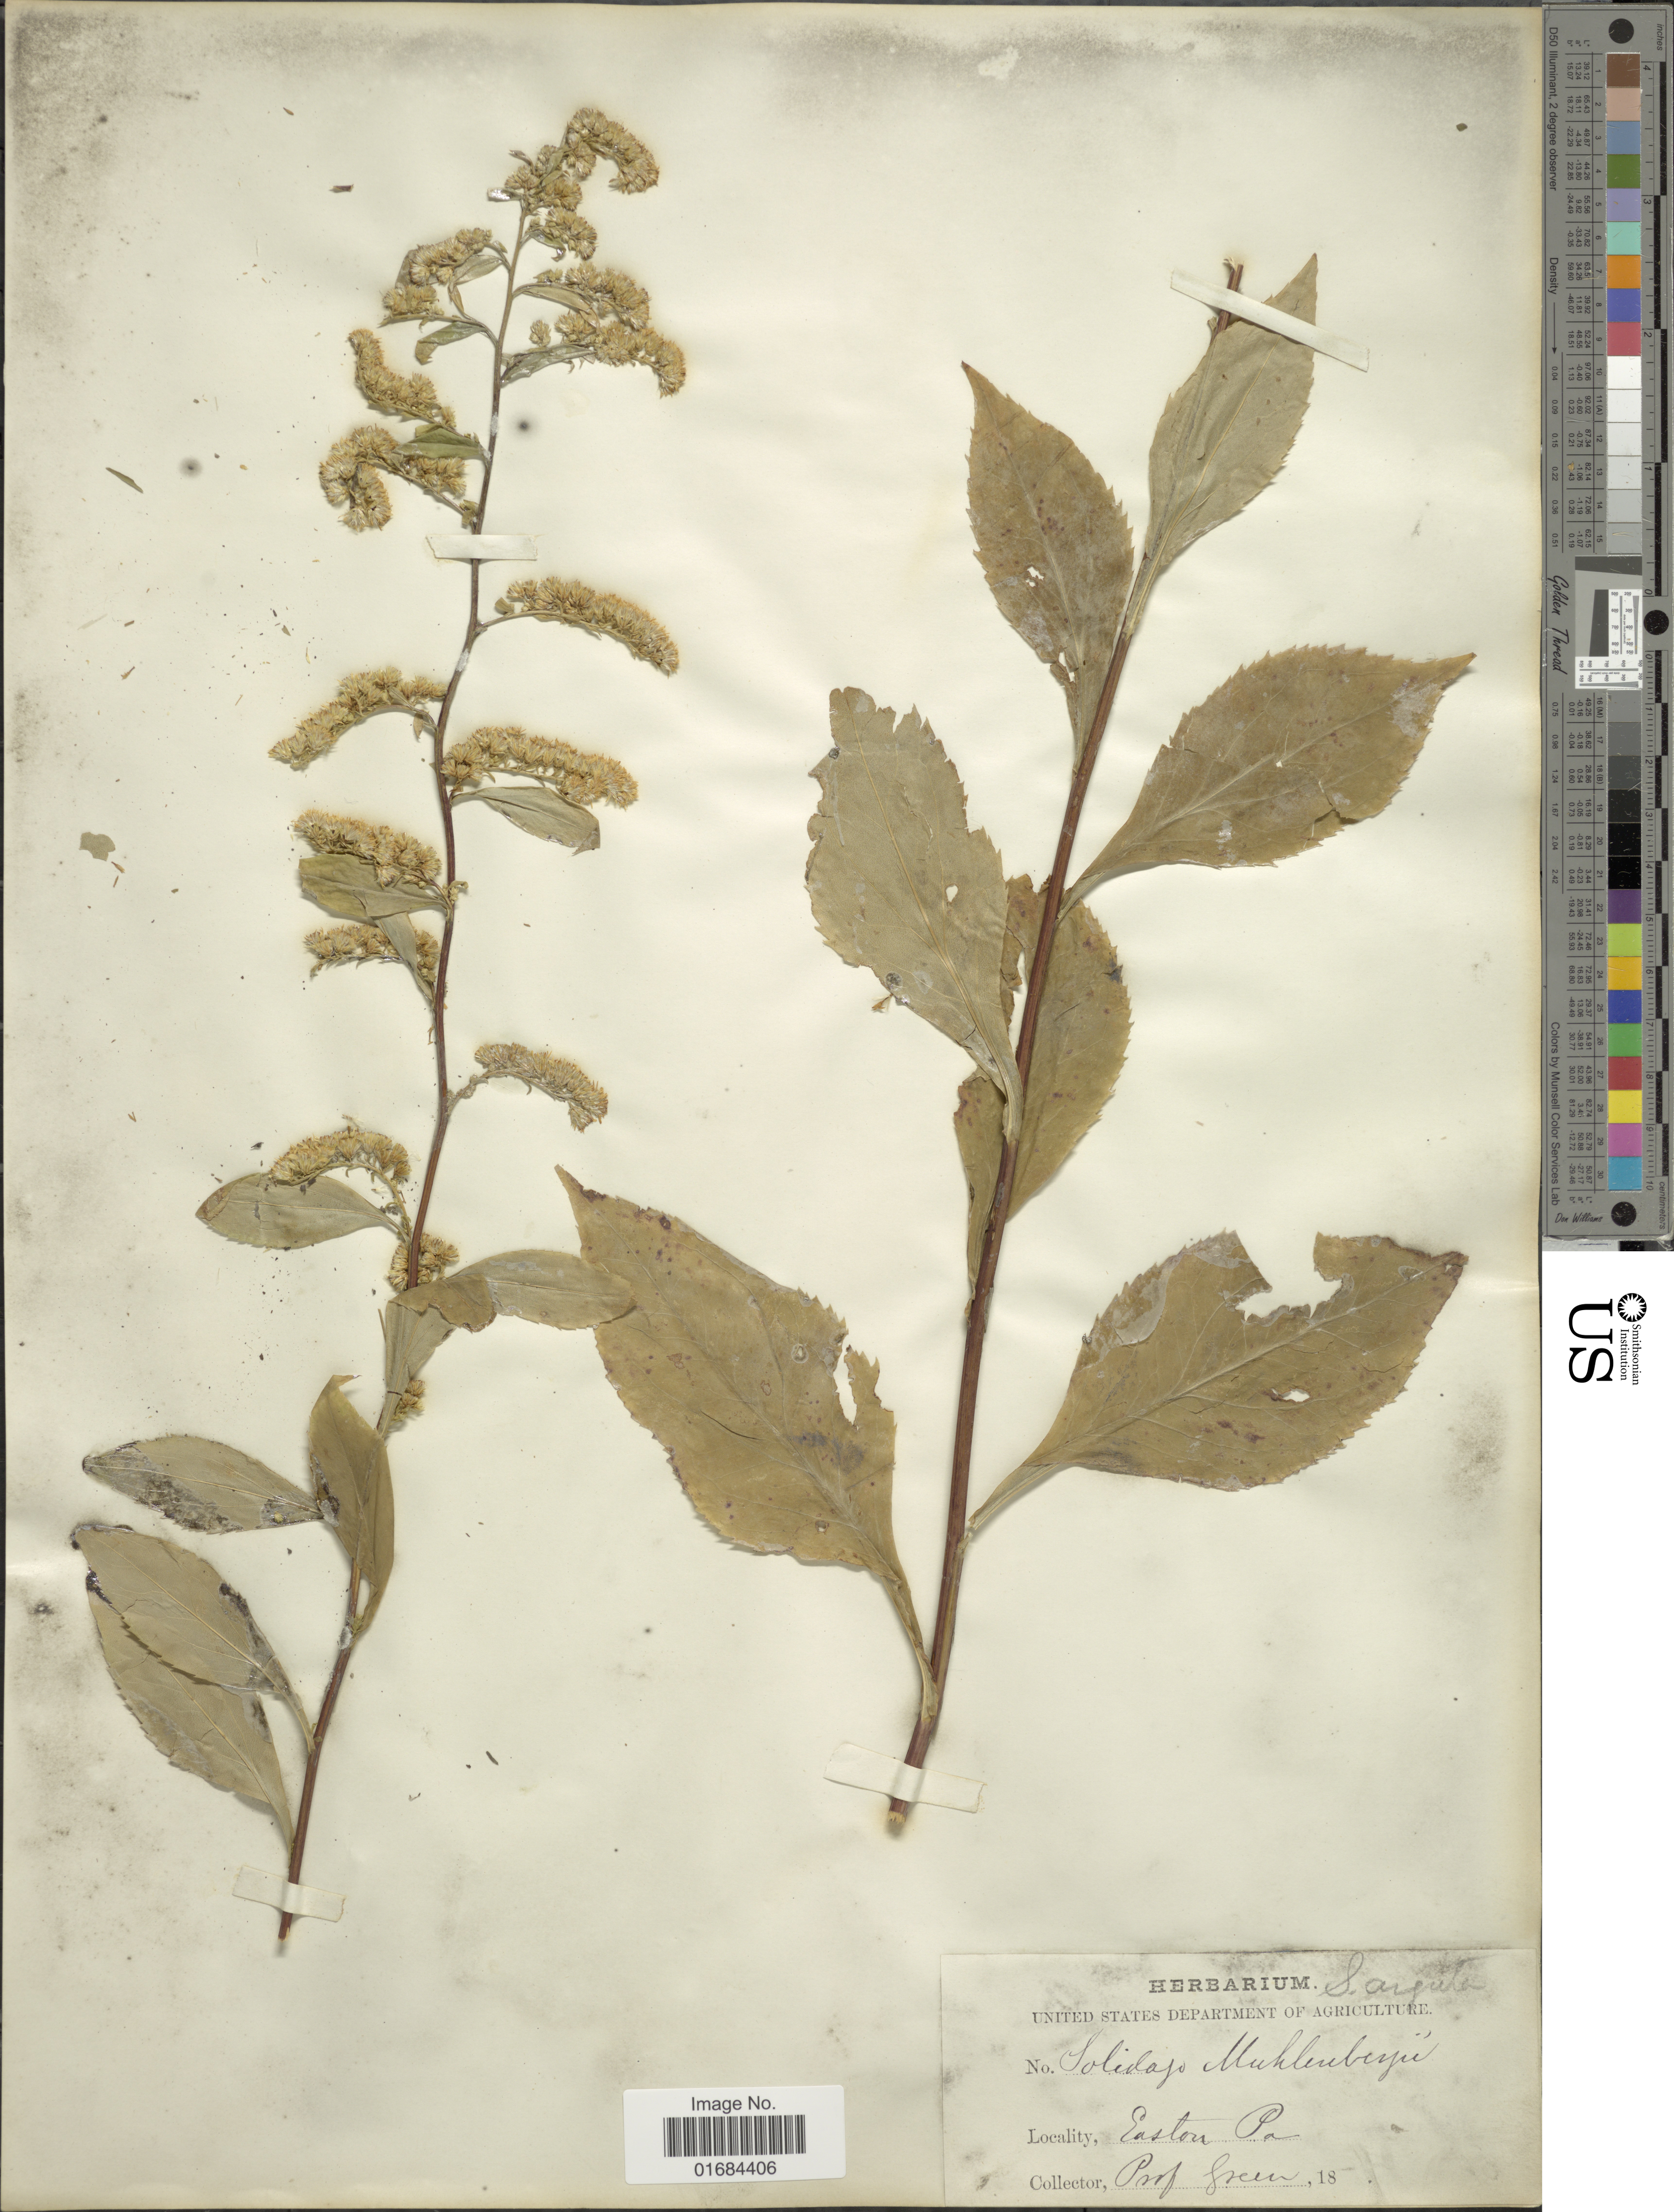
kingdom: Plantae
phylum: Tracheophyta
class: Magnoliopsida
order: Asterales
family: Asteraceae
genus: Solidago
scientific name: Solidago arguta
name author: Aiton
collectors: -. Green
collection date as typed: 18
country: United States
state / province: Pennsylvania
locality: Easton.